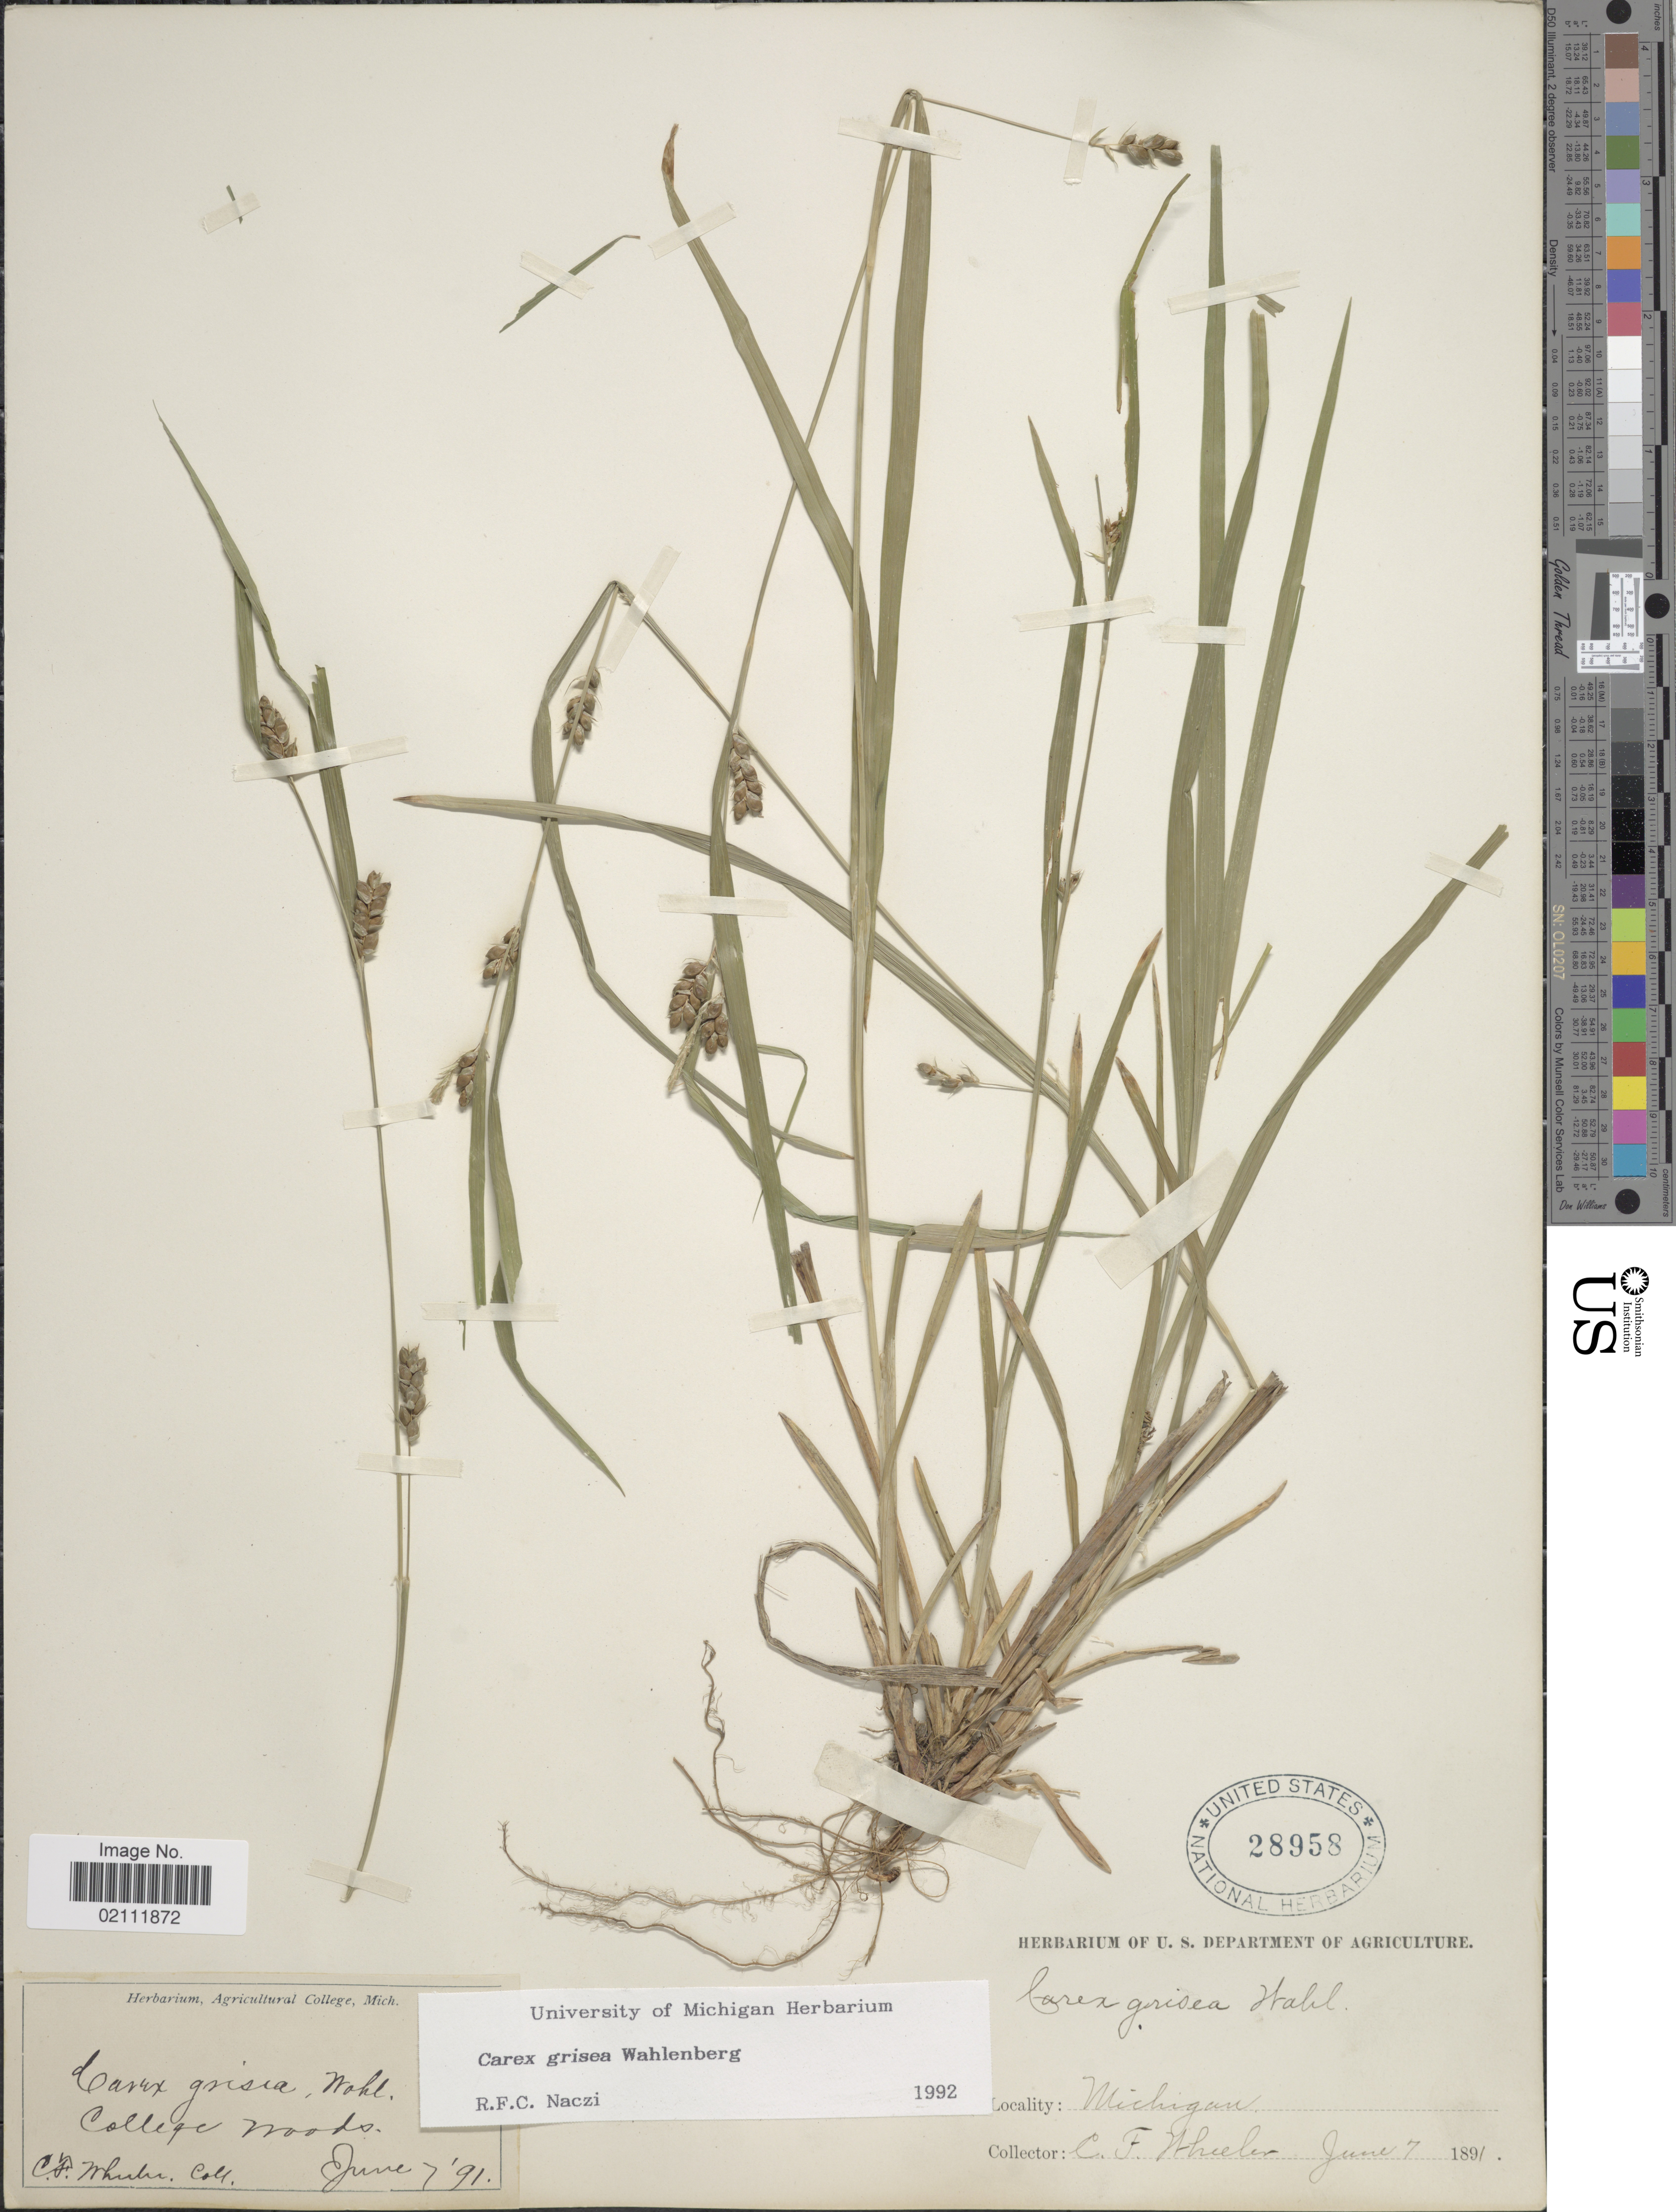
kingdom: Plantae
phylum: Tracheophyta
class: Liliopsida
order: Poales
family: Cyperaceae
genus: Carex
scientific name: Carex grisea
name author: Wahlenb.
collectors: C. Wheeler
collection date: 1891-06-07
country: United States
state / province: Michigan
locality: College woods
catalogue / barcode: US 28958